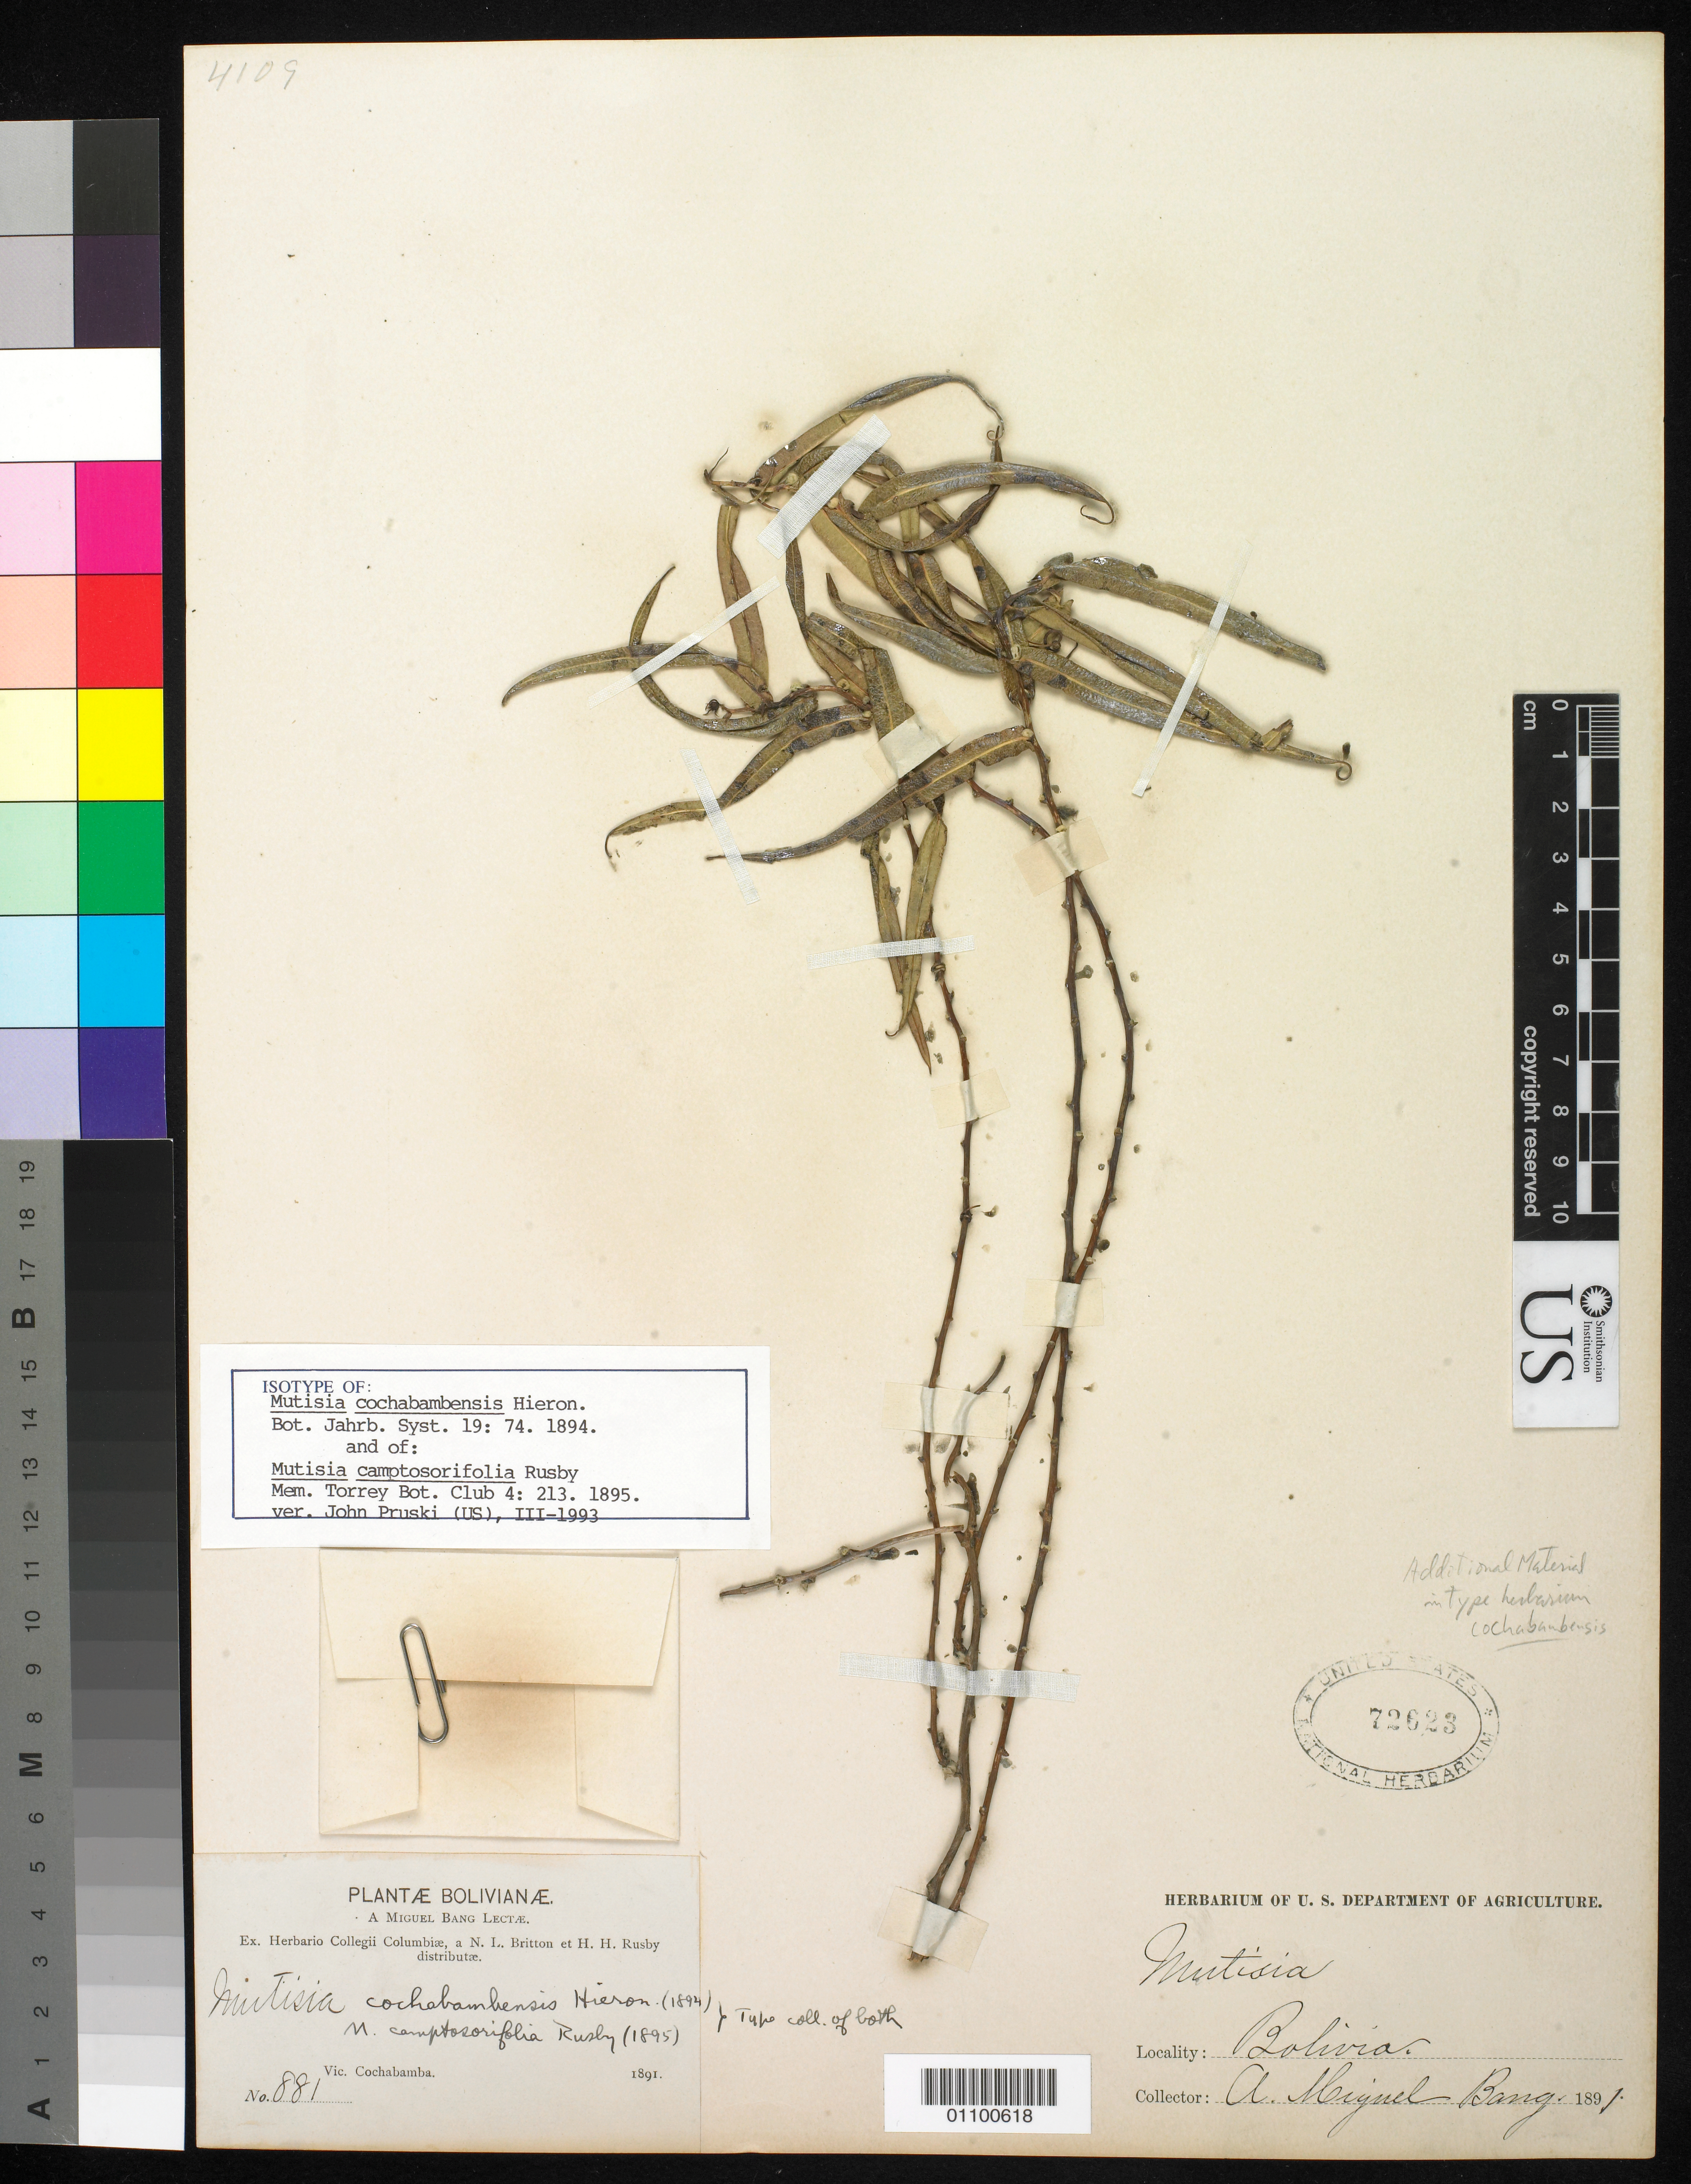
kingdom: Plantae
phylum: Tracheophyta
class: Magnoliopsida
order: Asterales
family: Asteraceae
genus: Mutisia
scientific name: Mutisia cochabambensis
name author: Hieron.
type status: Isotype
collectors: M. Bang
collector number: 881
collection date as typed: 1891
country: Bolivia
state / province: Cochabamba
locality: Vic. Cochabamba.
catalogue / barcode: US 72623